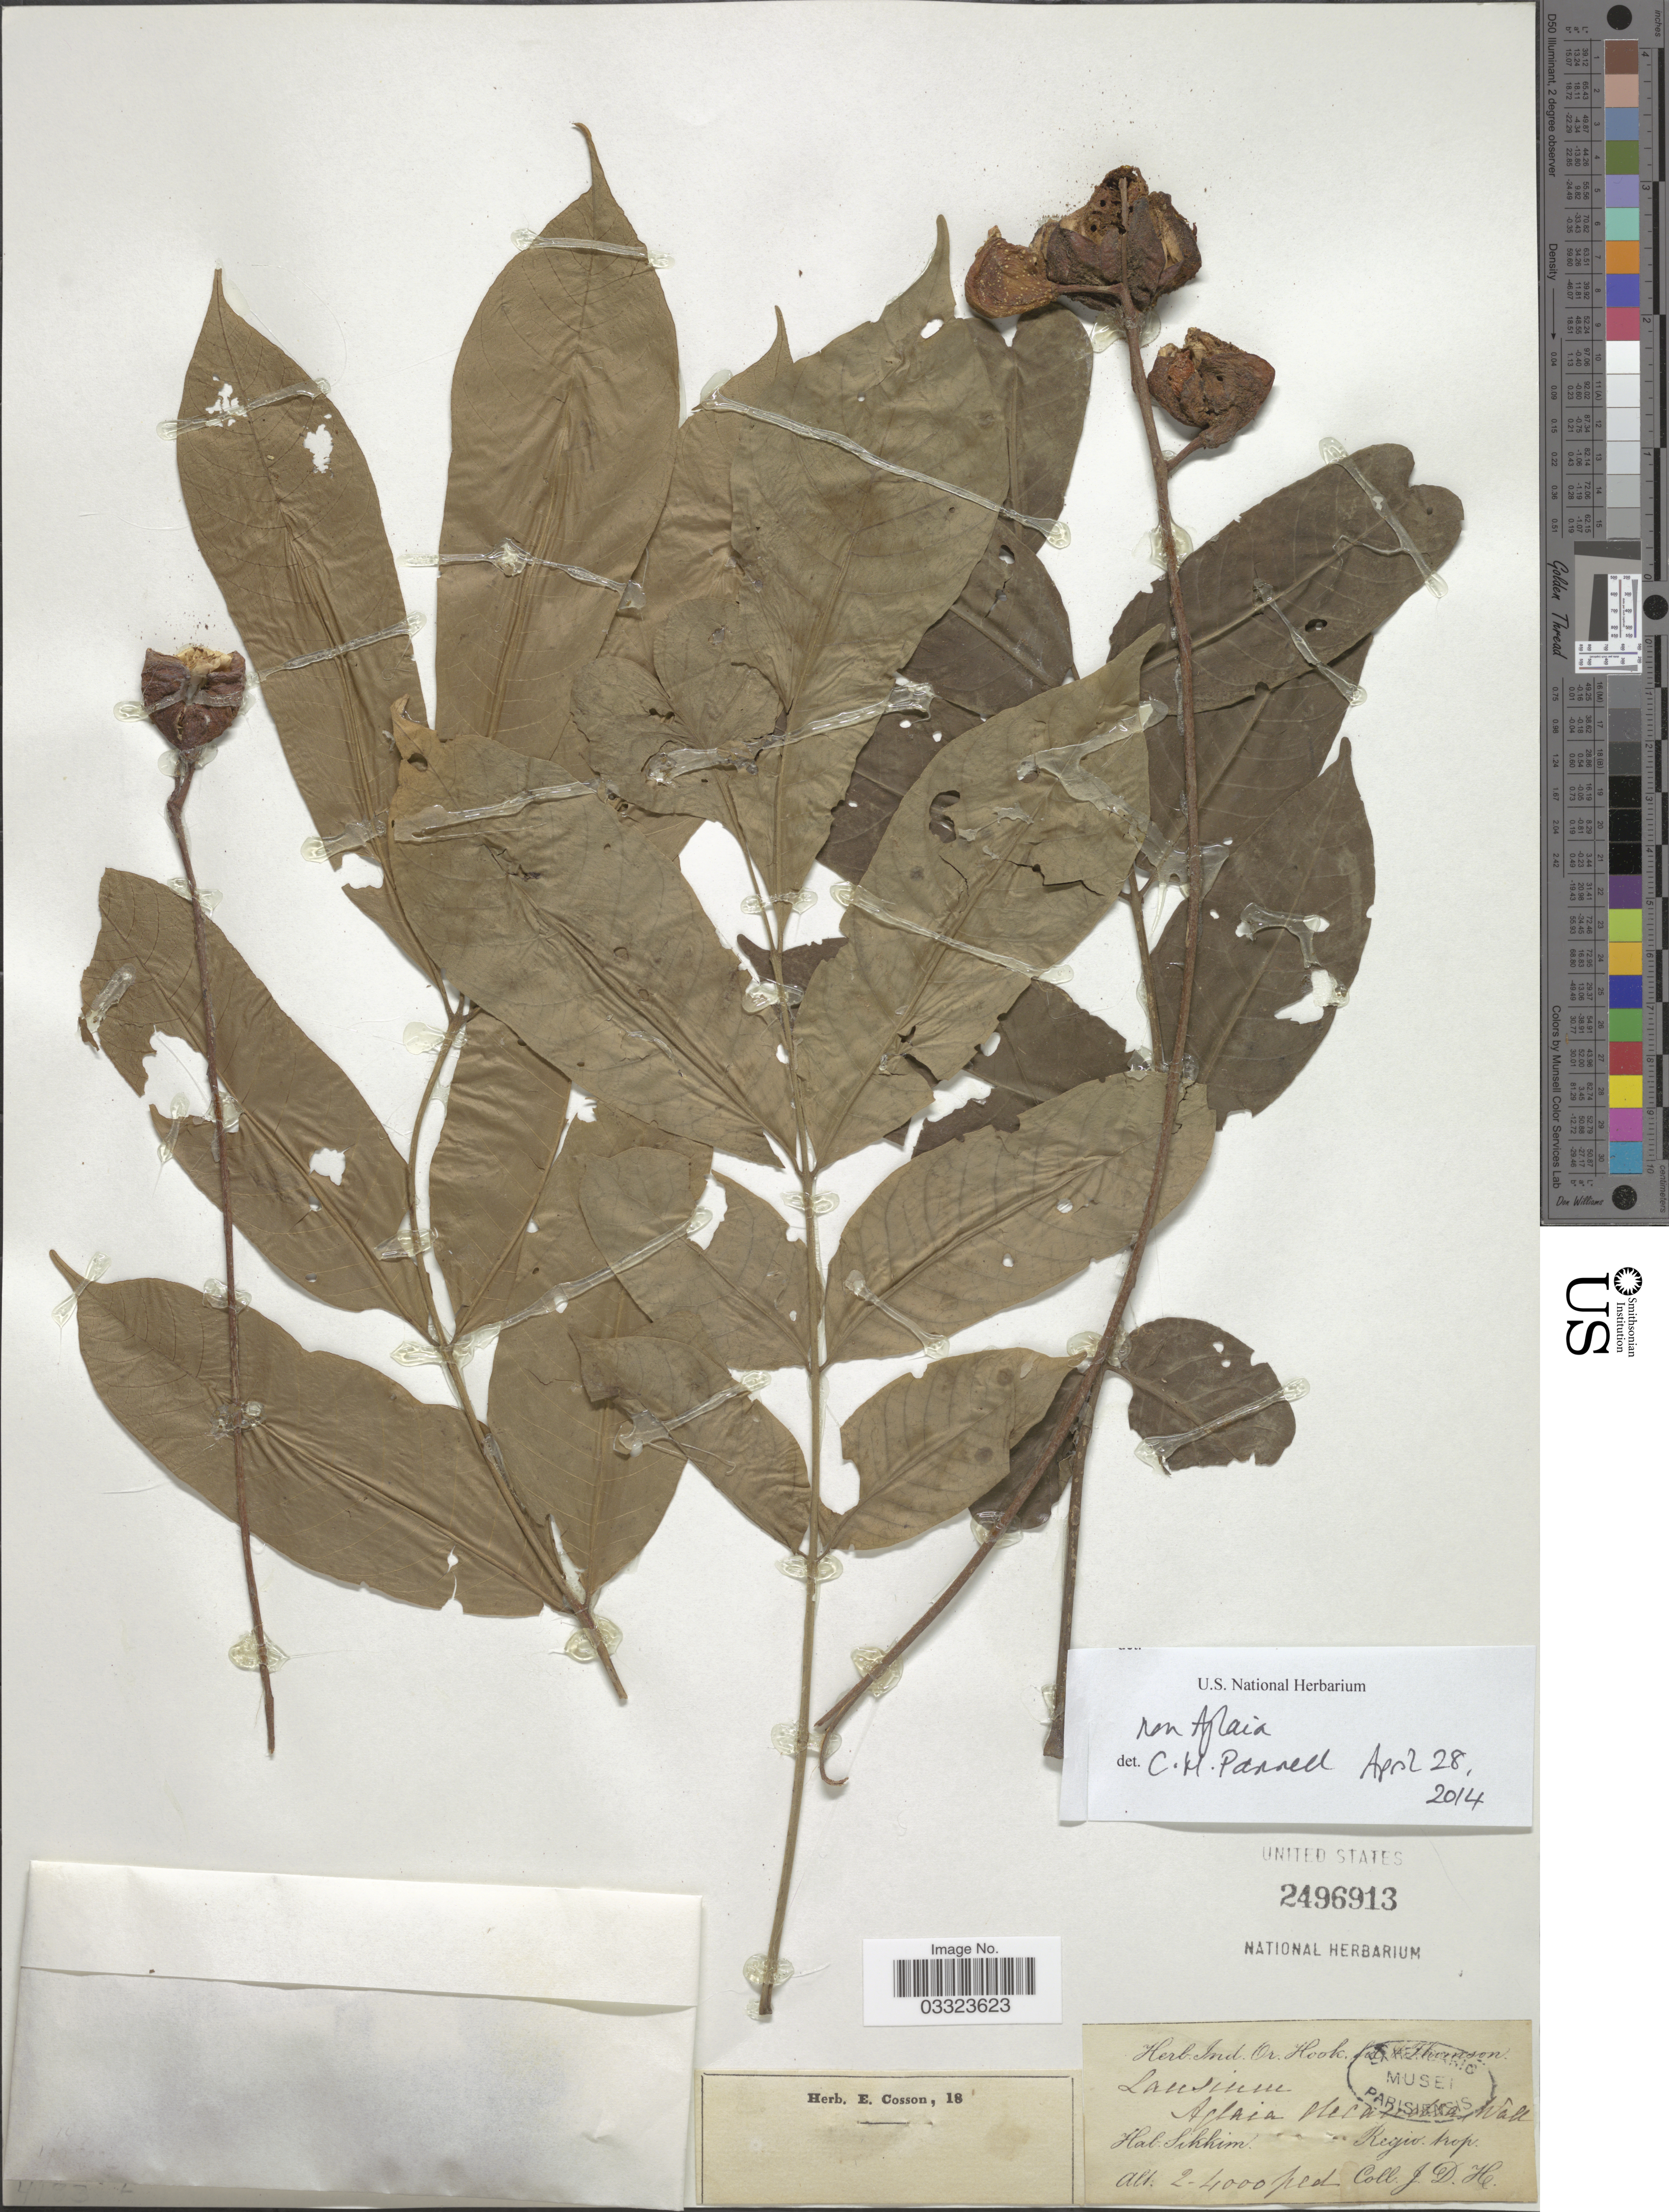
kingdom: Plantae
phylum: Tracheophyta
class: Magnoliopsida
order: Sapindales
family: Meliaceae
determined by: Pannell, C. M.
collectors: J. D. Hooker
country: India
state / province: Sikkim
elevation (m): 610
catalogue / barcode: US 2496913